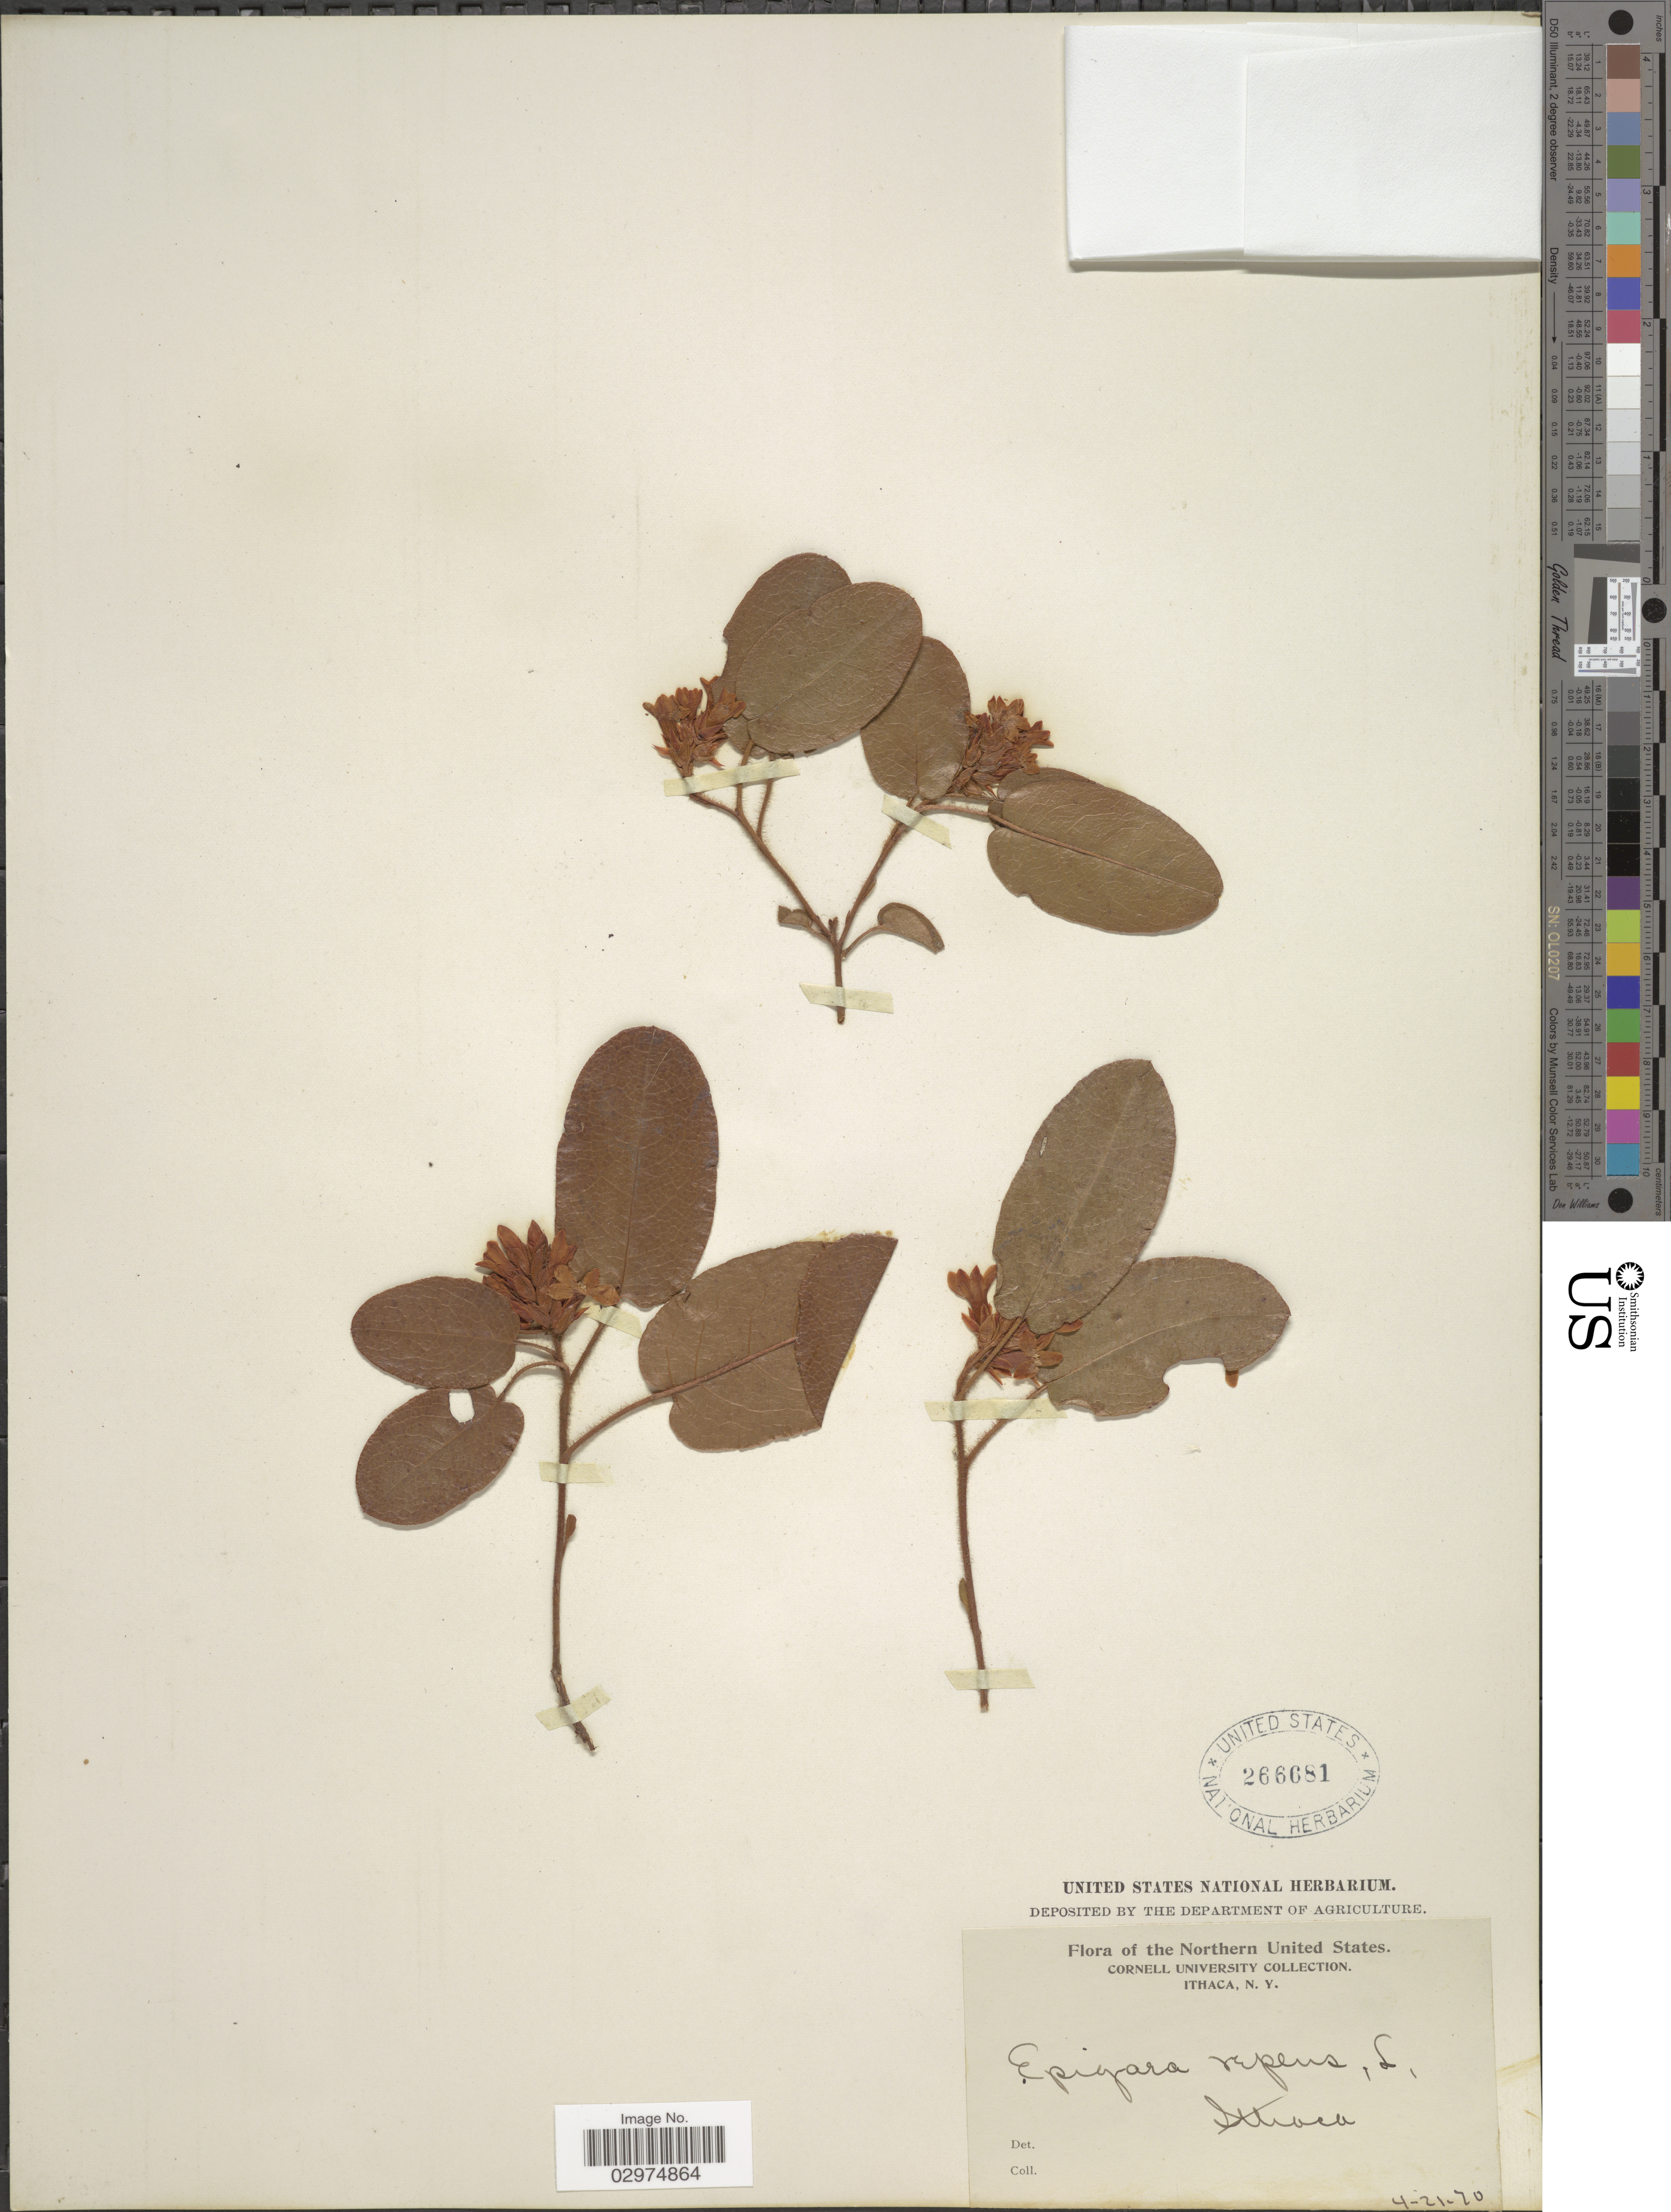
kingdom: Plantae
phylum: Tracheophyta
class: Magnoliopsida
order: Ericales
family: Ericaceae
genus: Epigaea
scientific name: Epigaea repens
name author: L.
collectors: Cornell University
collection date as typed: Transcribed d/m/y: 21/4/70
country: United States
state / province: New York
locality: Northern United States. Ithaca.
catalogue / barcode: US 266681